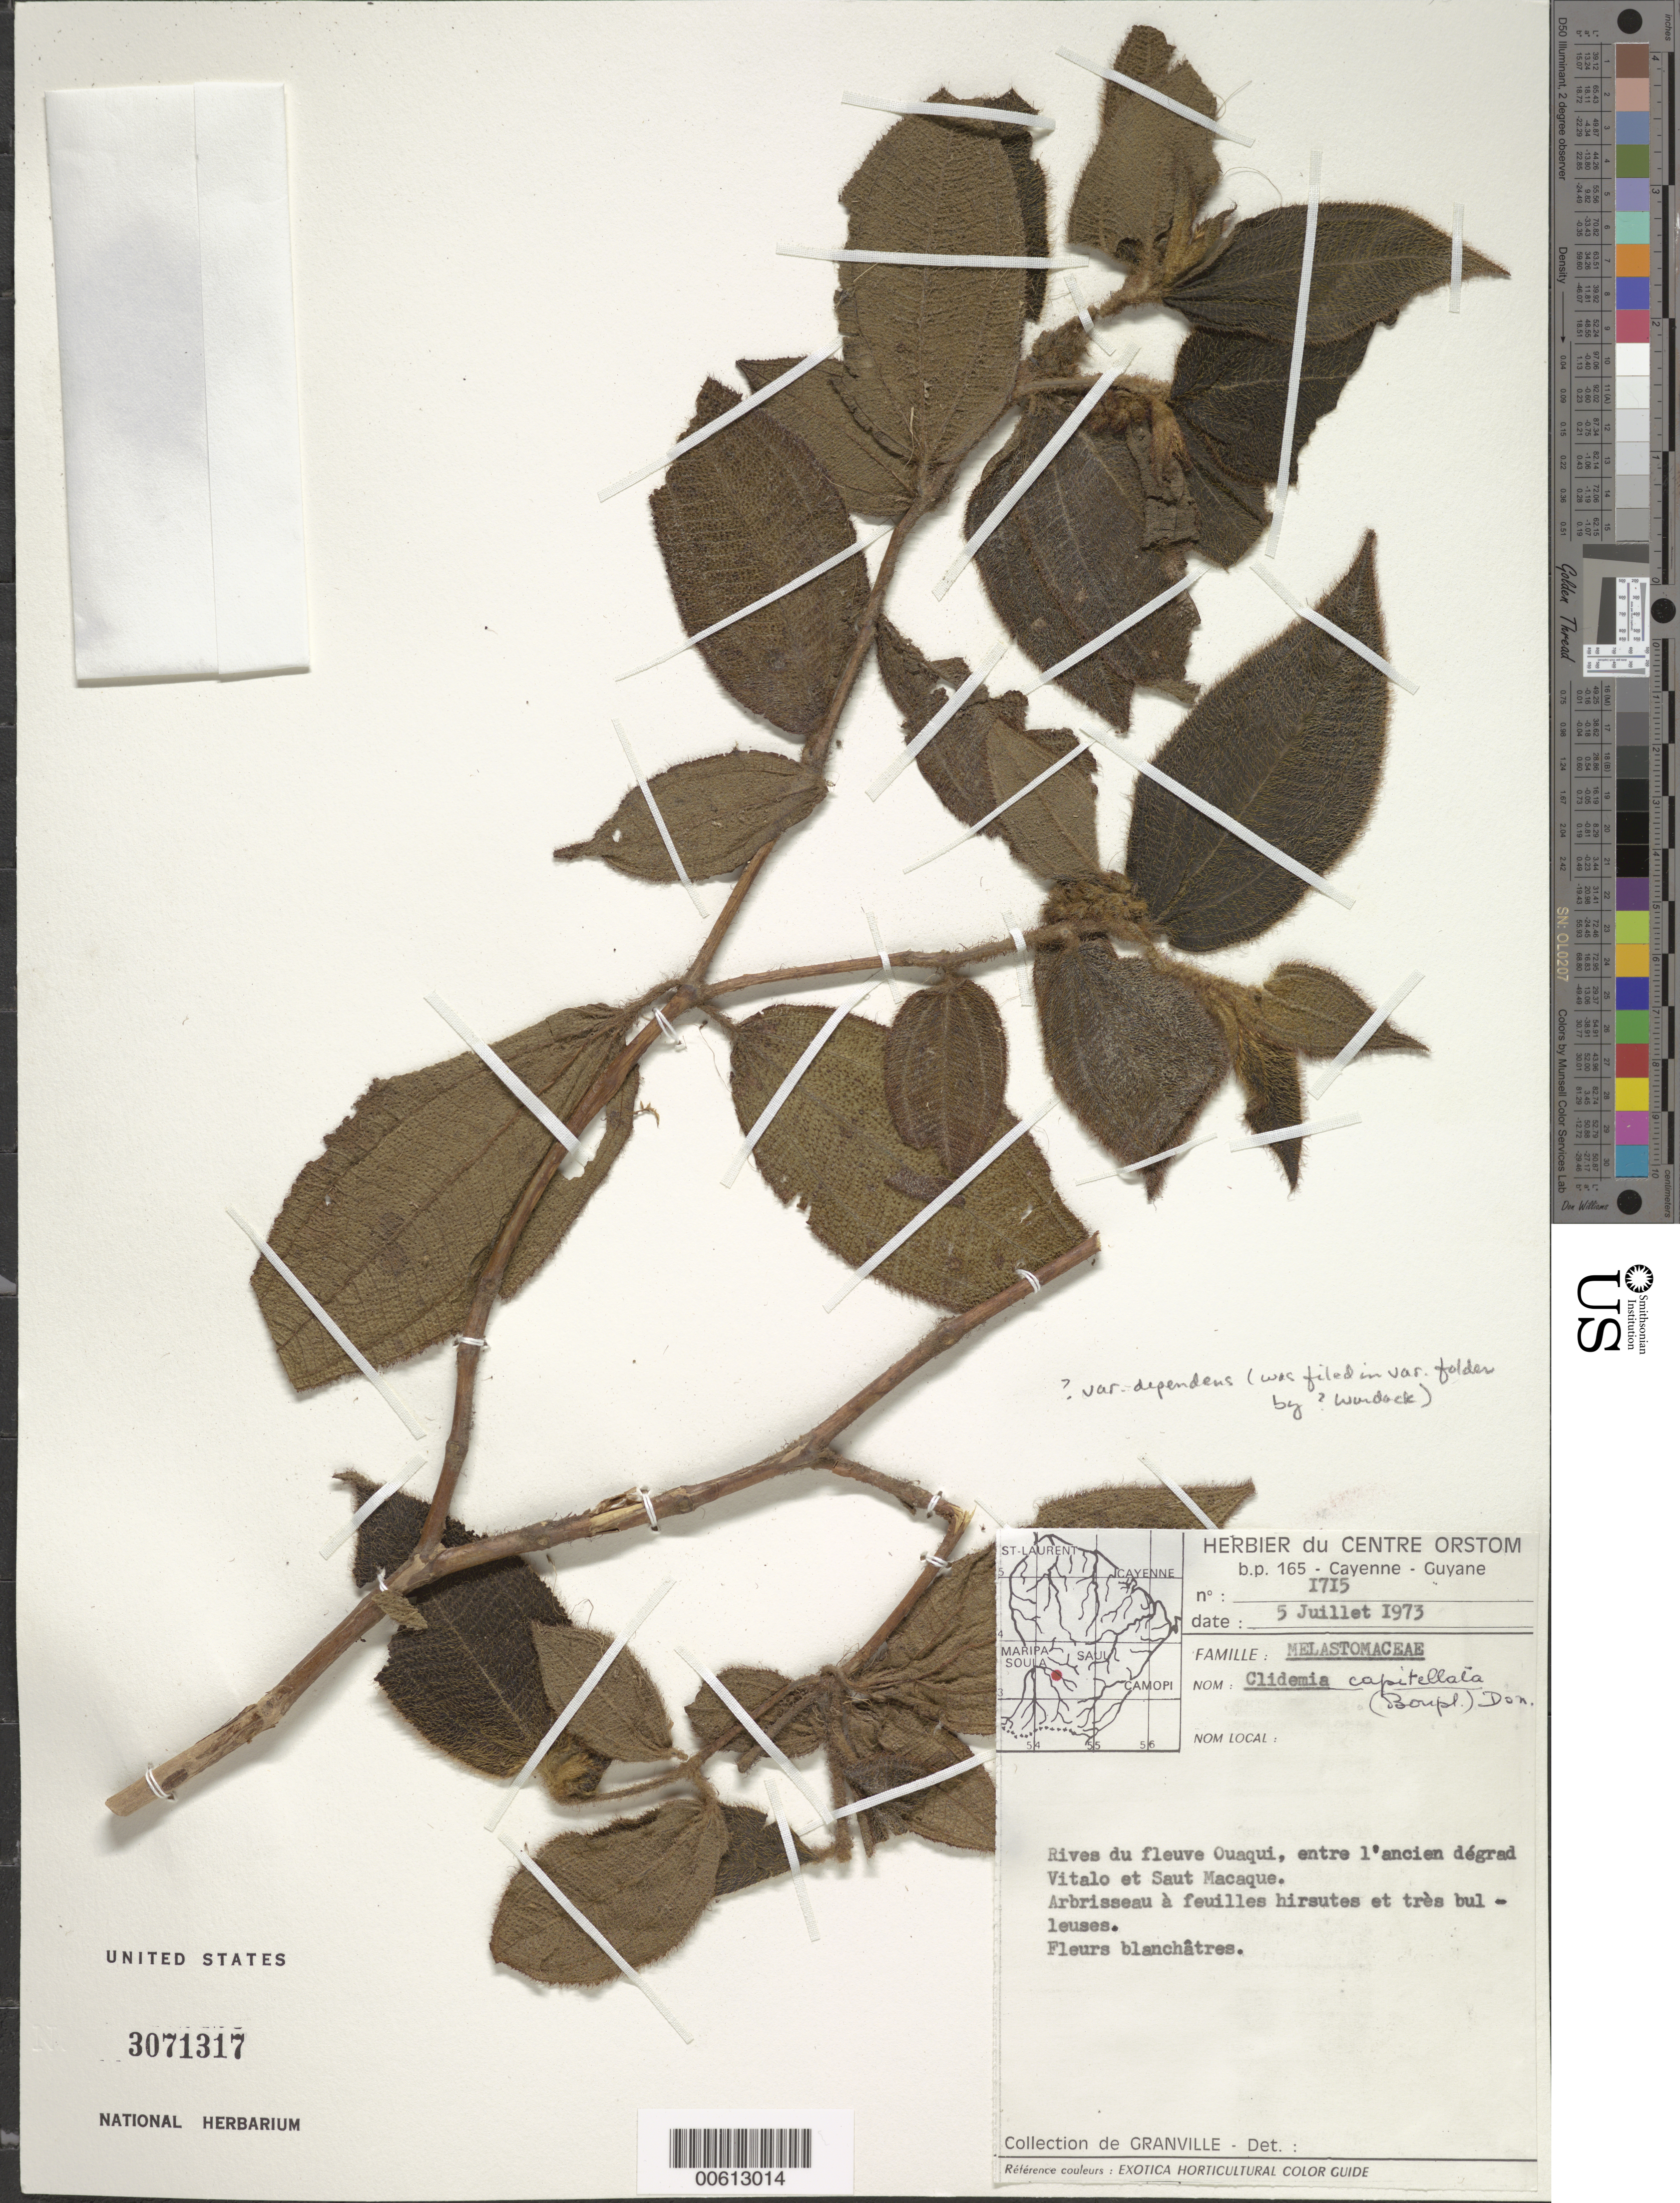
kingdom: Plantae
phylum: Tracheophyta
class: Magnoliopsida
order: Myrtales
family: Melastomataceae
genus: Clidemia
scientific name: Clidemia capitellata var. dependens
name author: (Pav. & D. Don) J.F. Macbr.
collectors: J.-J. de Granville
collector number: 1715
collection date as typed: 5-Jul-73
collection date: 1973-07-05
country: French Guiana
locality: Fleuve Ouaqui, entre l'ancien dégrad Vitalo et Saut Macaque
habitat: Riveres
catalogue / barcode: US 3071317